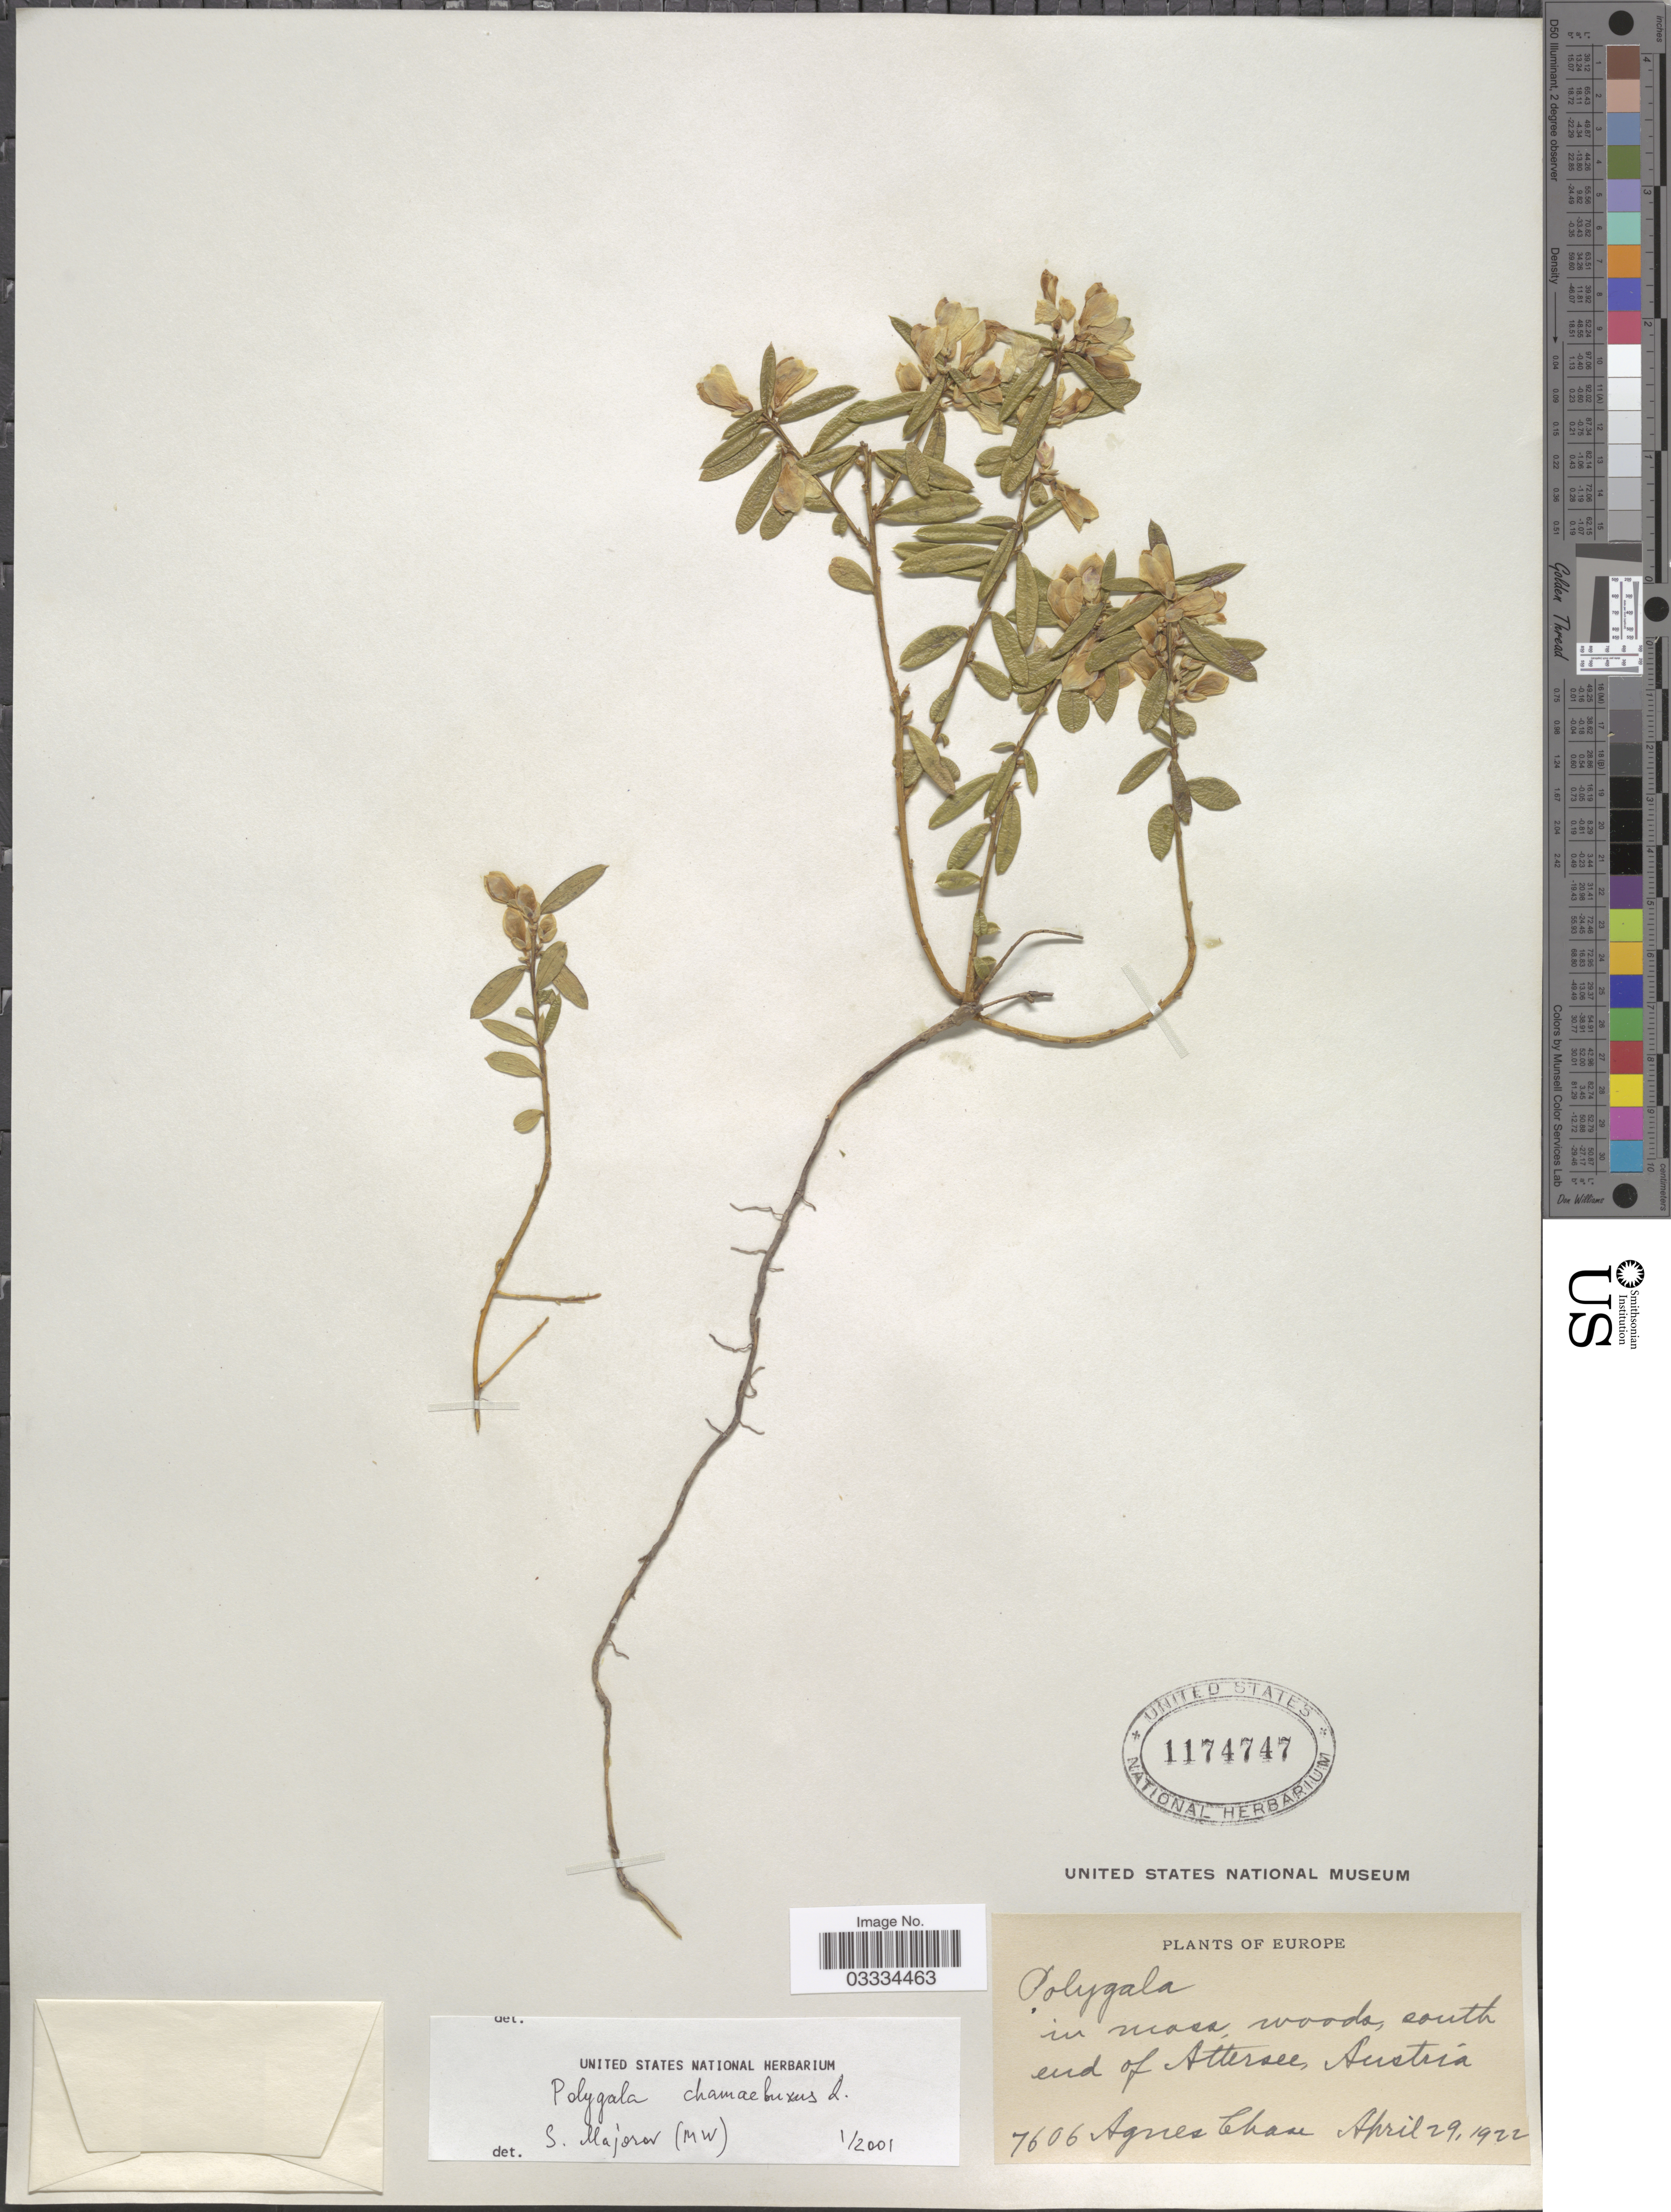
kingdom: Plantae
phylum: Tracheophyta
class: Magnoliopsida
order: Fabales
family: Polygalaceae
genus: Polygaloides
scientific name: Polygaloides chamaebuxus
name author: (L.) O. Schwarz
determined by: Strong, Mark T., (BOT), Smithsonian Institution - National Museum of Natural History (UNITED STATES)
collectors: A. Chase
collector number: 7606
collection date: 1922-04-29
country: Austria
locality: In mass, woods, south end of Attersee.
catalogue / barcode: US 1174747